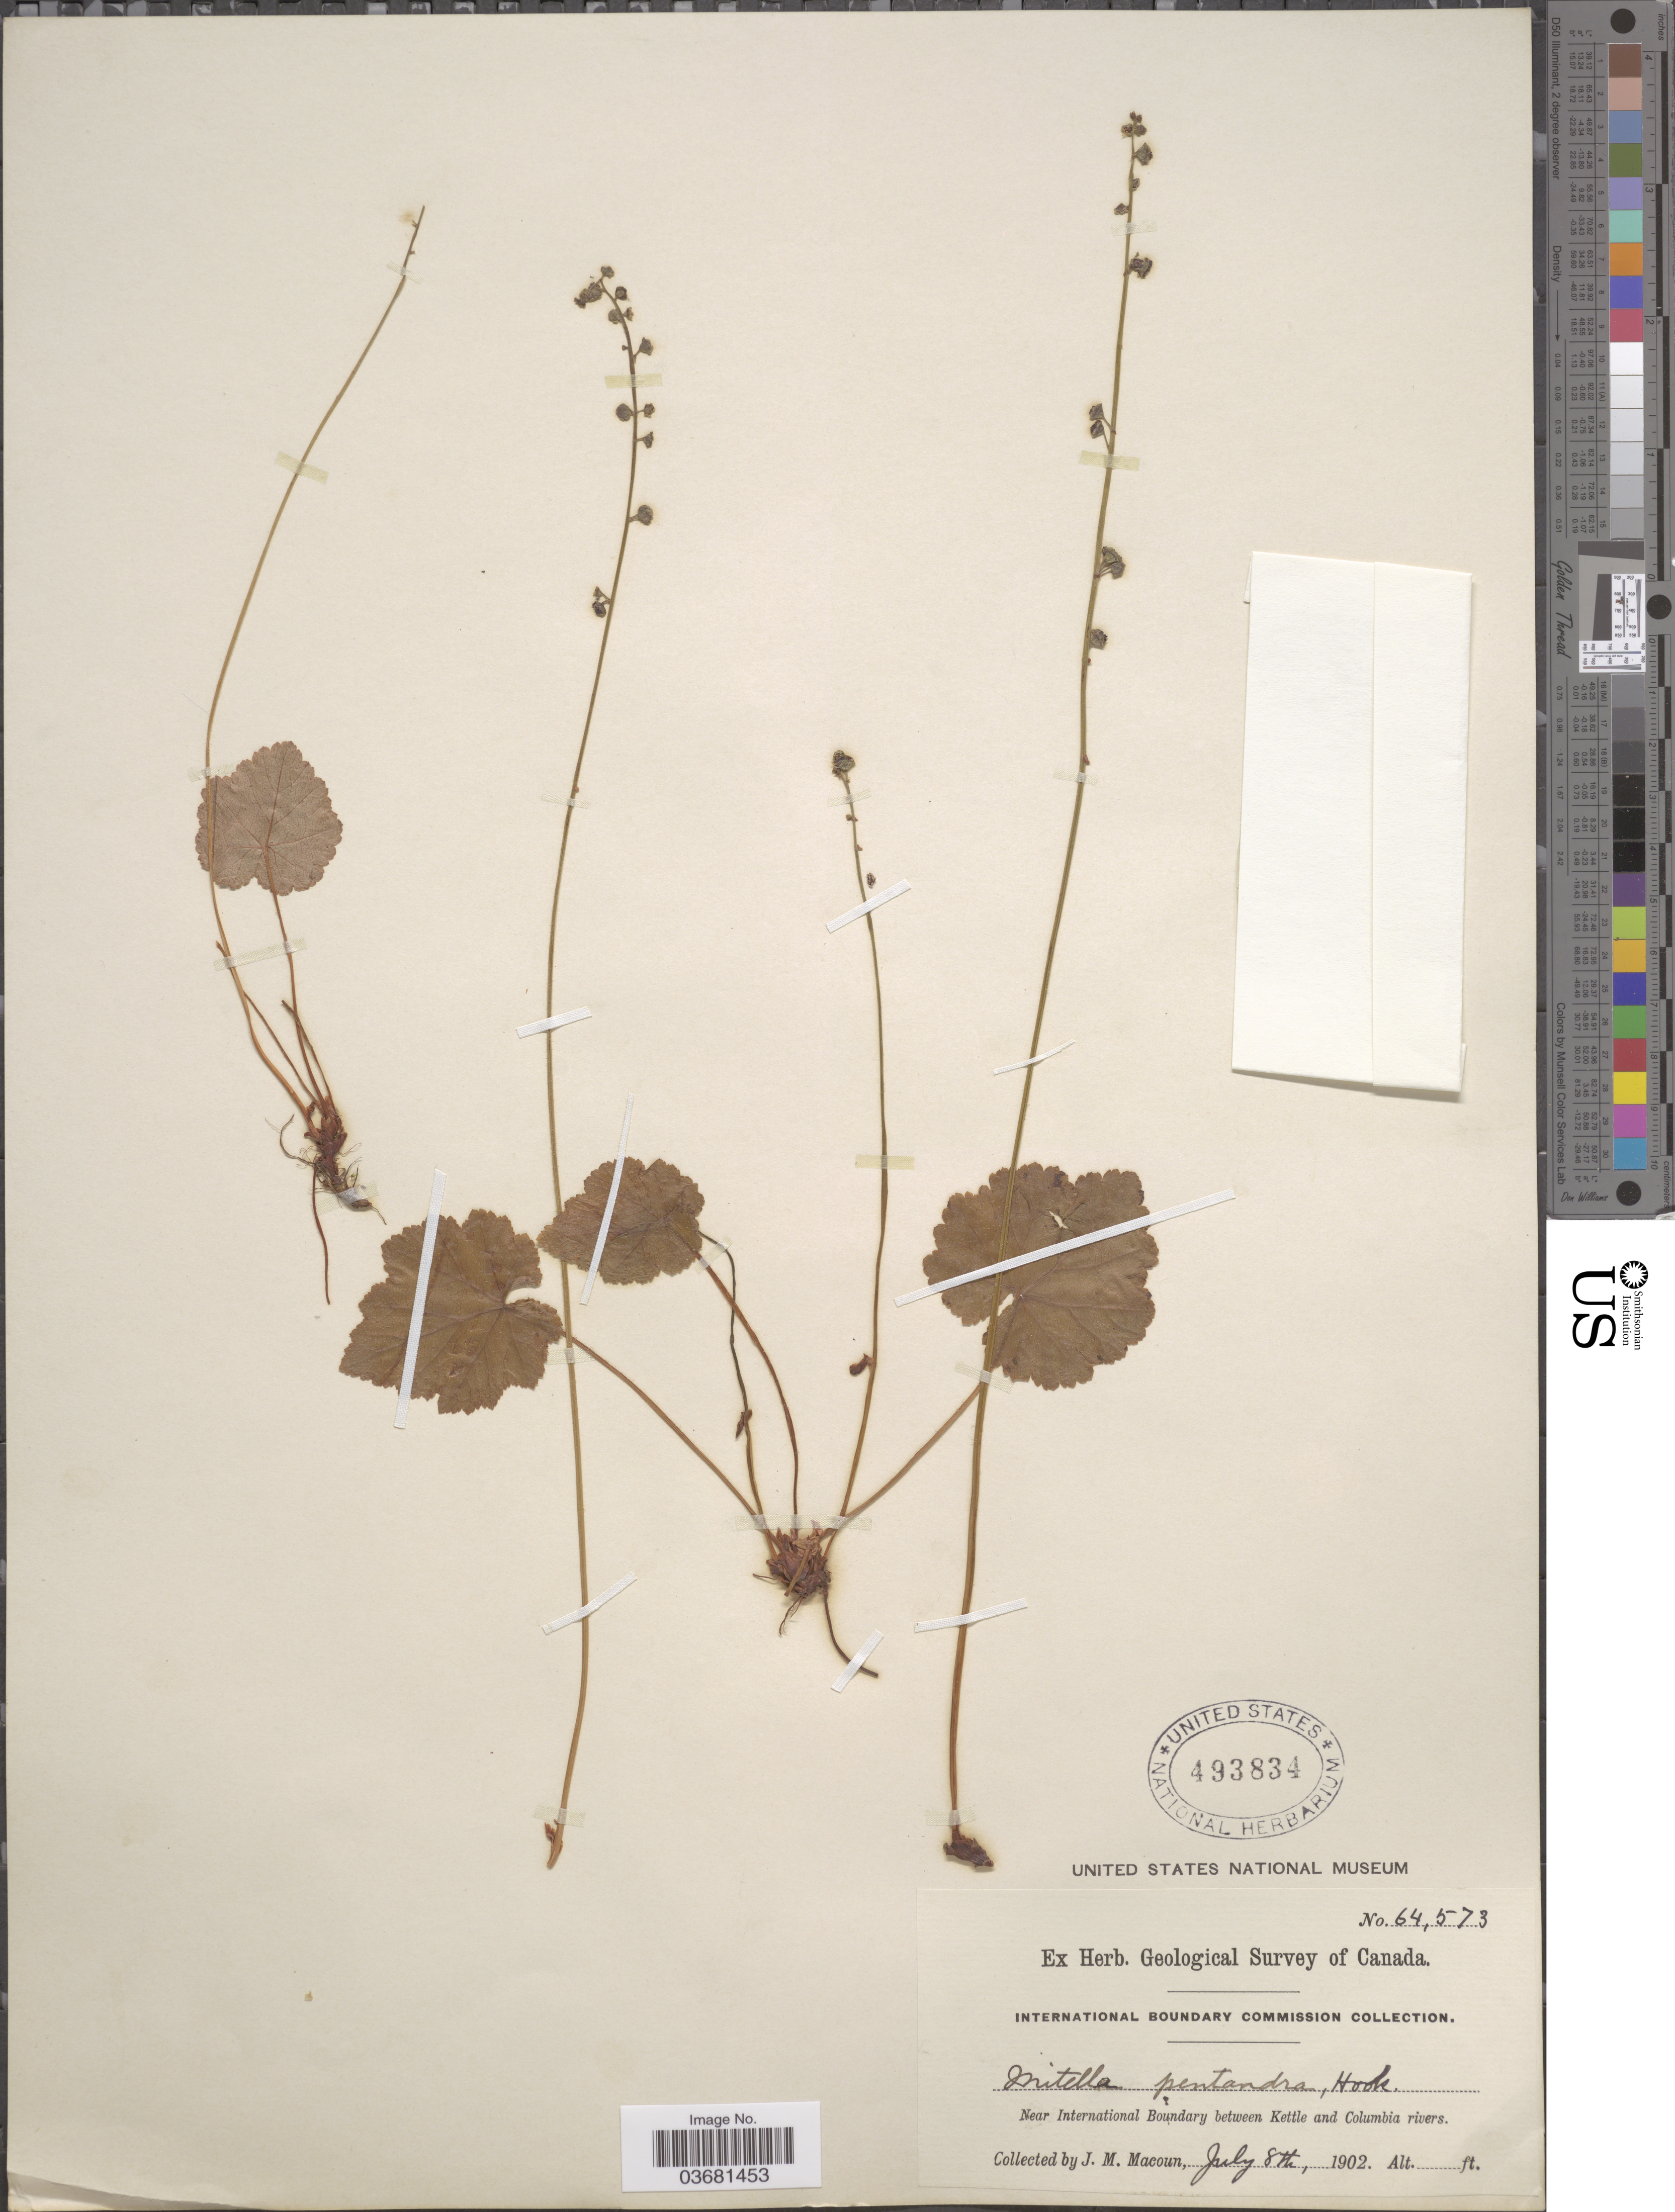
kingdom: Plantae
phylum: Tracheophyta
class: Magnoliopsida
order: Saxifragales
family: Saxifragaceae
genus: Mitella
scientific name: Mitella pentandra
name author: Hook.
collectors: J. M. Macoun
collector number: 64573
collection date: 1902-07-08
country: Canada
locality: Geological Survey of Canada. Near International Boundary between Kettle and Columbia rivers.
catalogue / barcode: US 493834